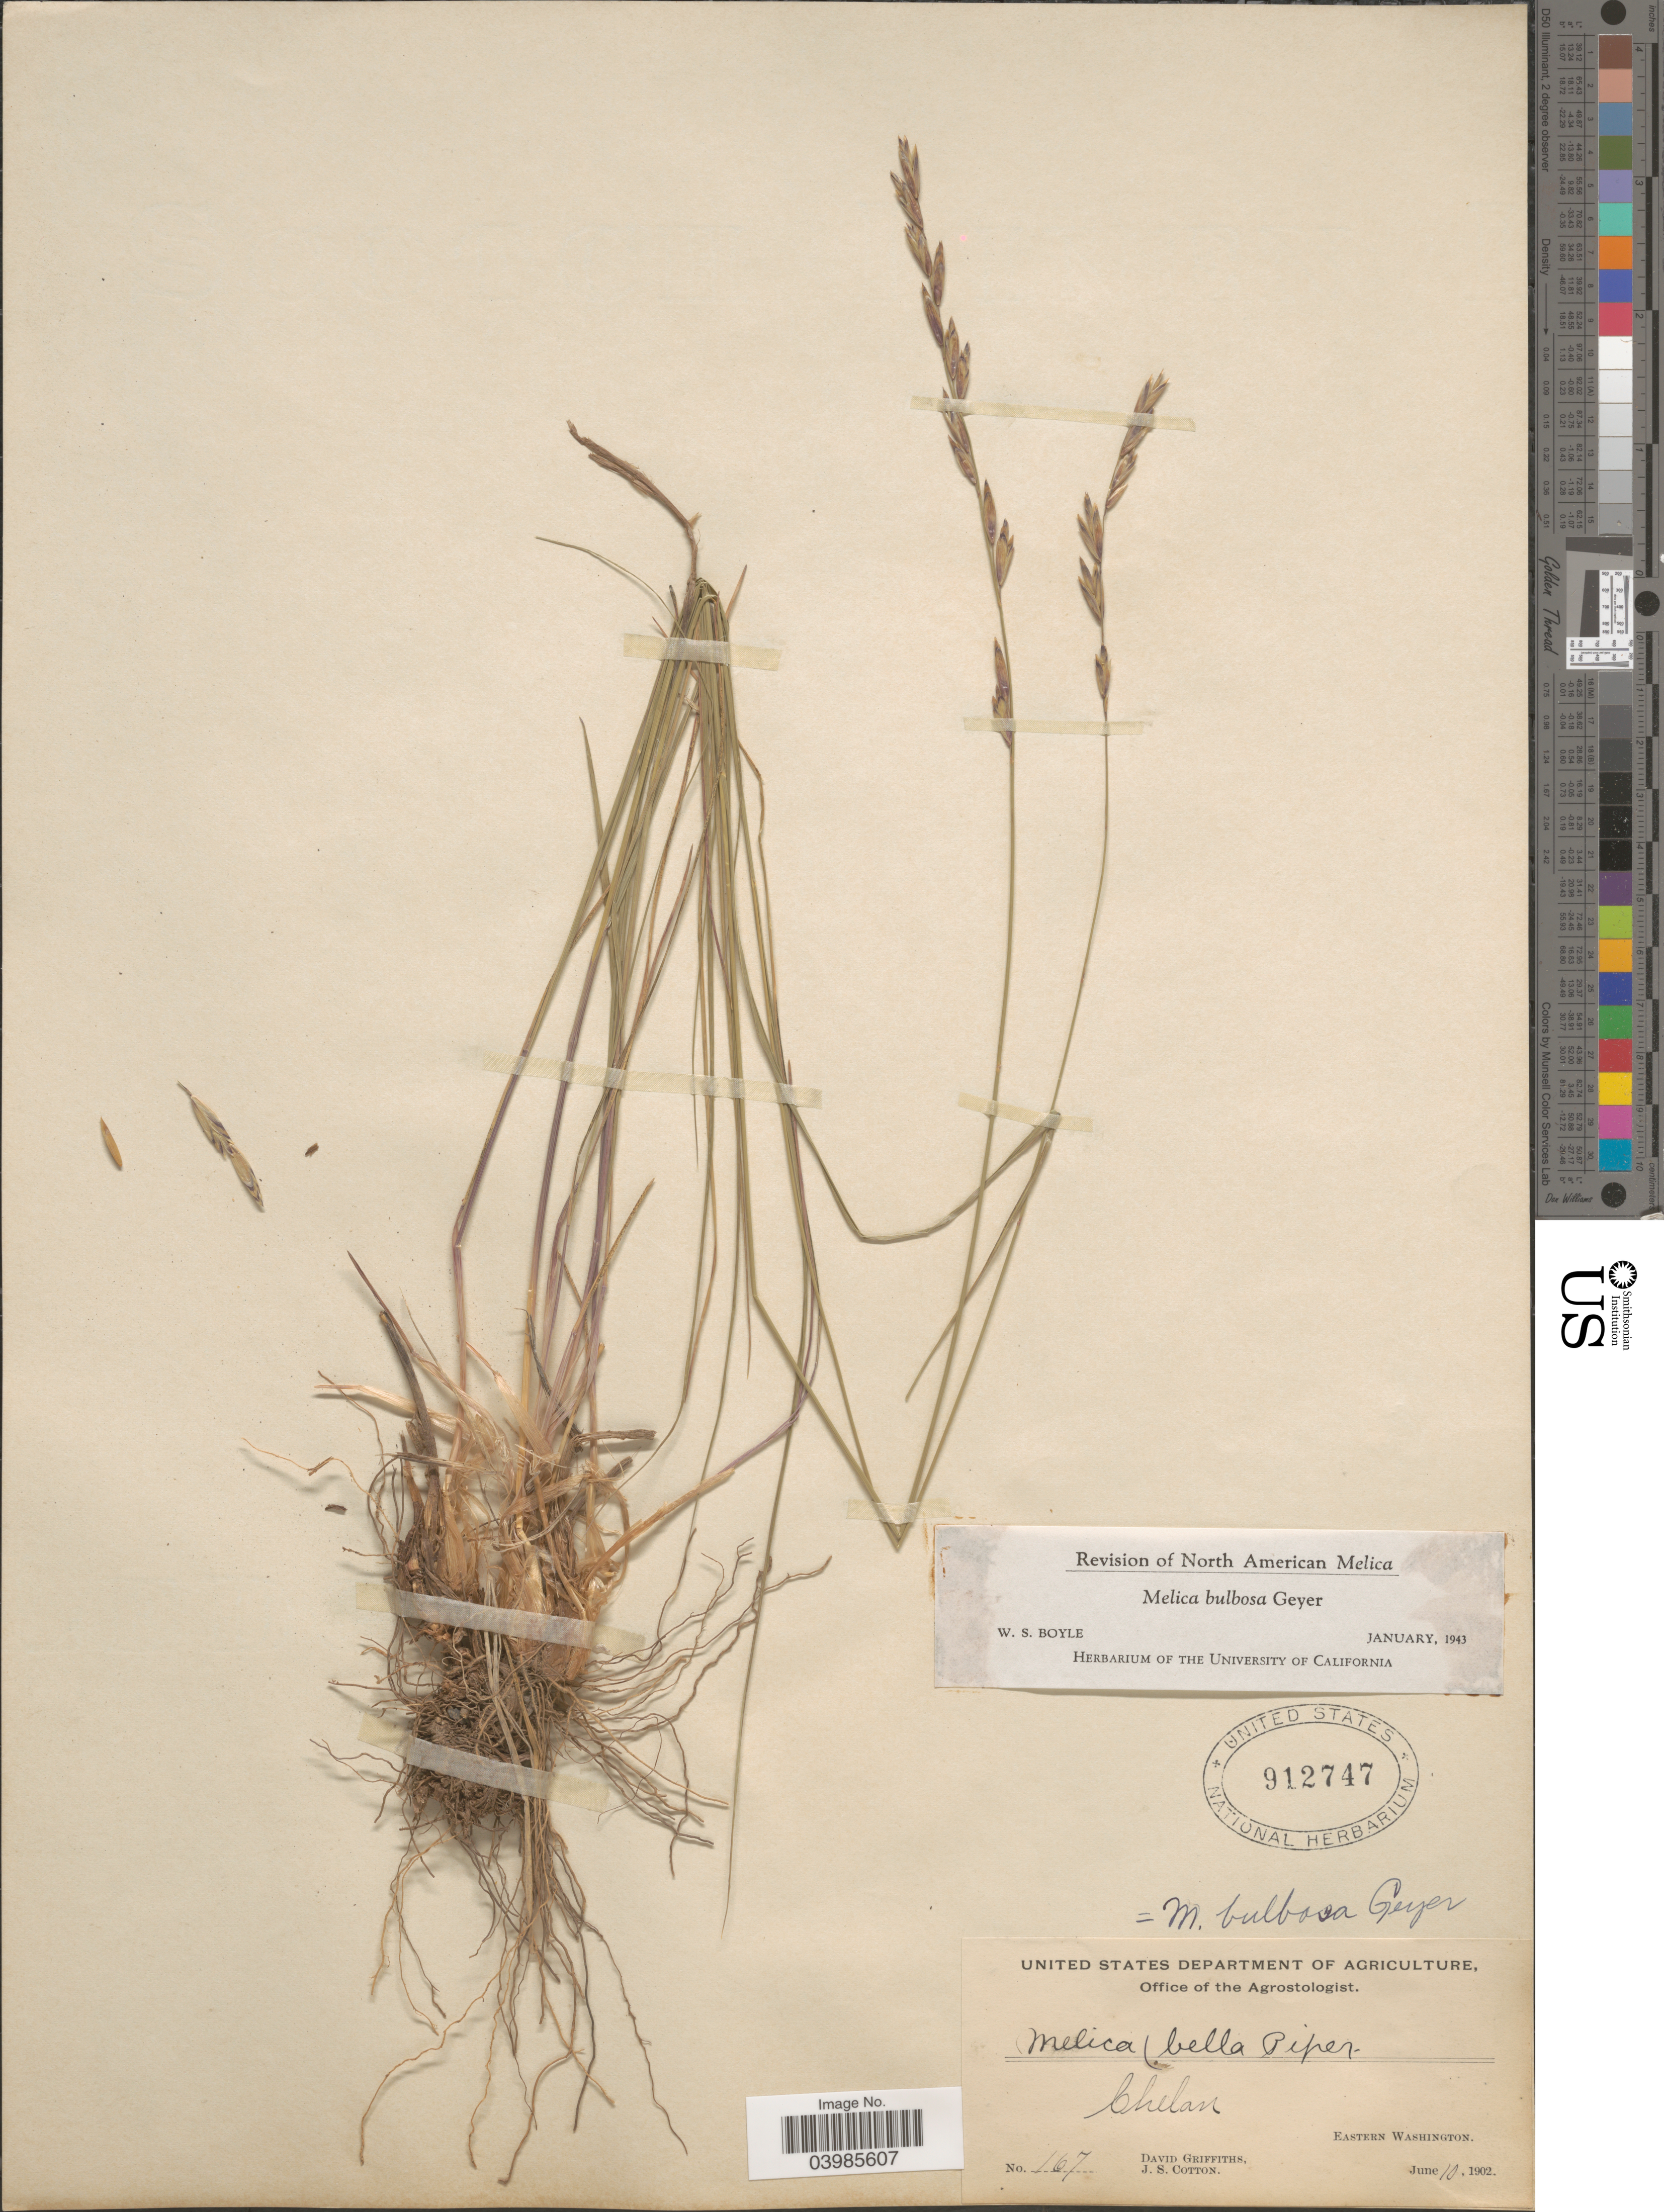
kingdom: Plantae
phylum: Tracheophyta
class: Liliopsida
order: Poales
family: Poaceae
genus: Melica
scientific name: Melica bulbosa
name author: Geyer ex Porter & J.M. Coult.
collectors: D. Griffiths & J. S. Cotton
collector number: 167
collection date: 1902-06-10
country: United States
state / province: Washington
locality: Chelan. Eastern Washington.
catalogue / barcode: US 912747